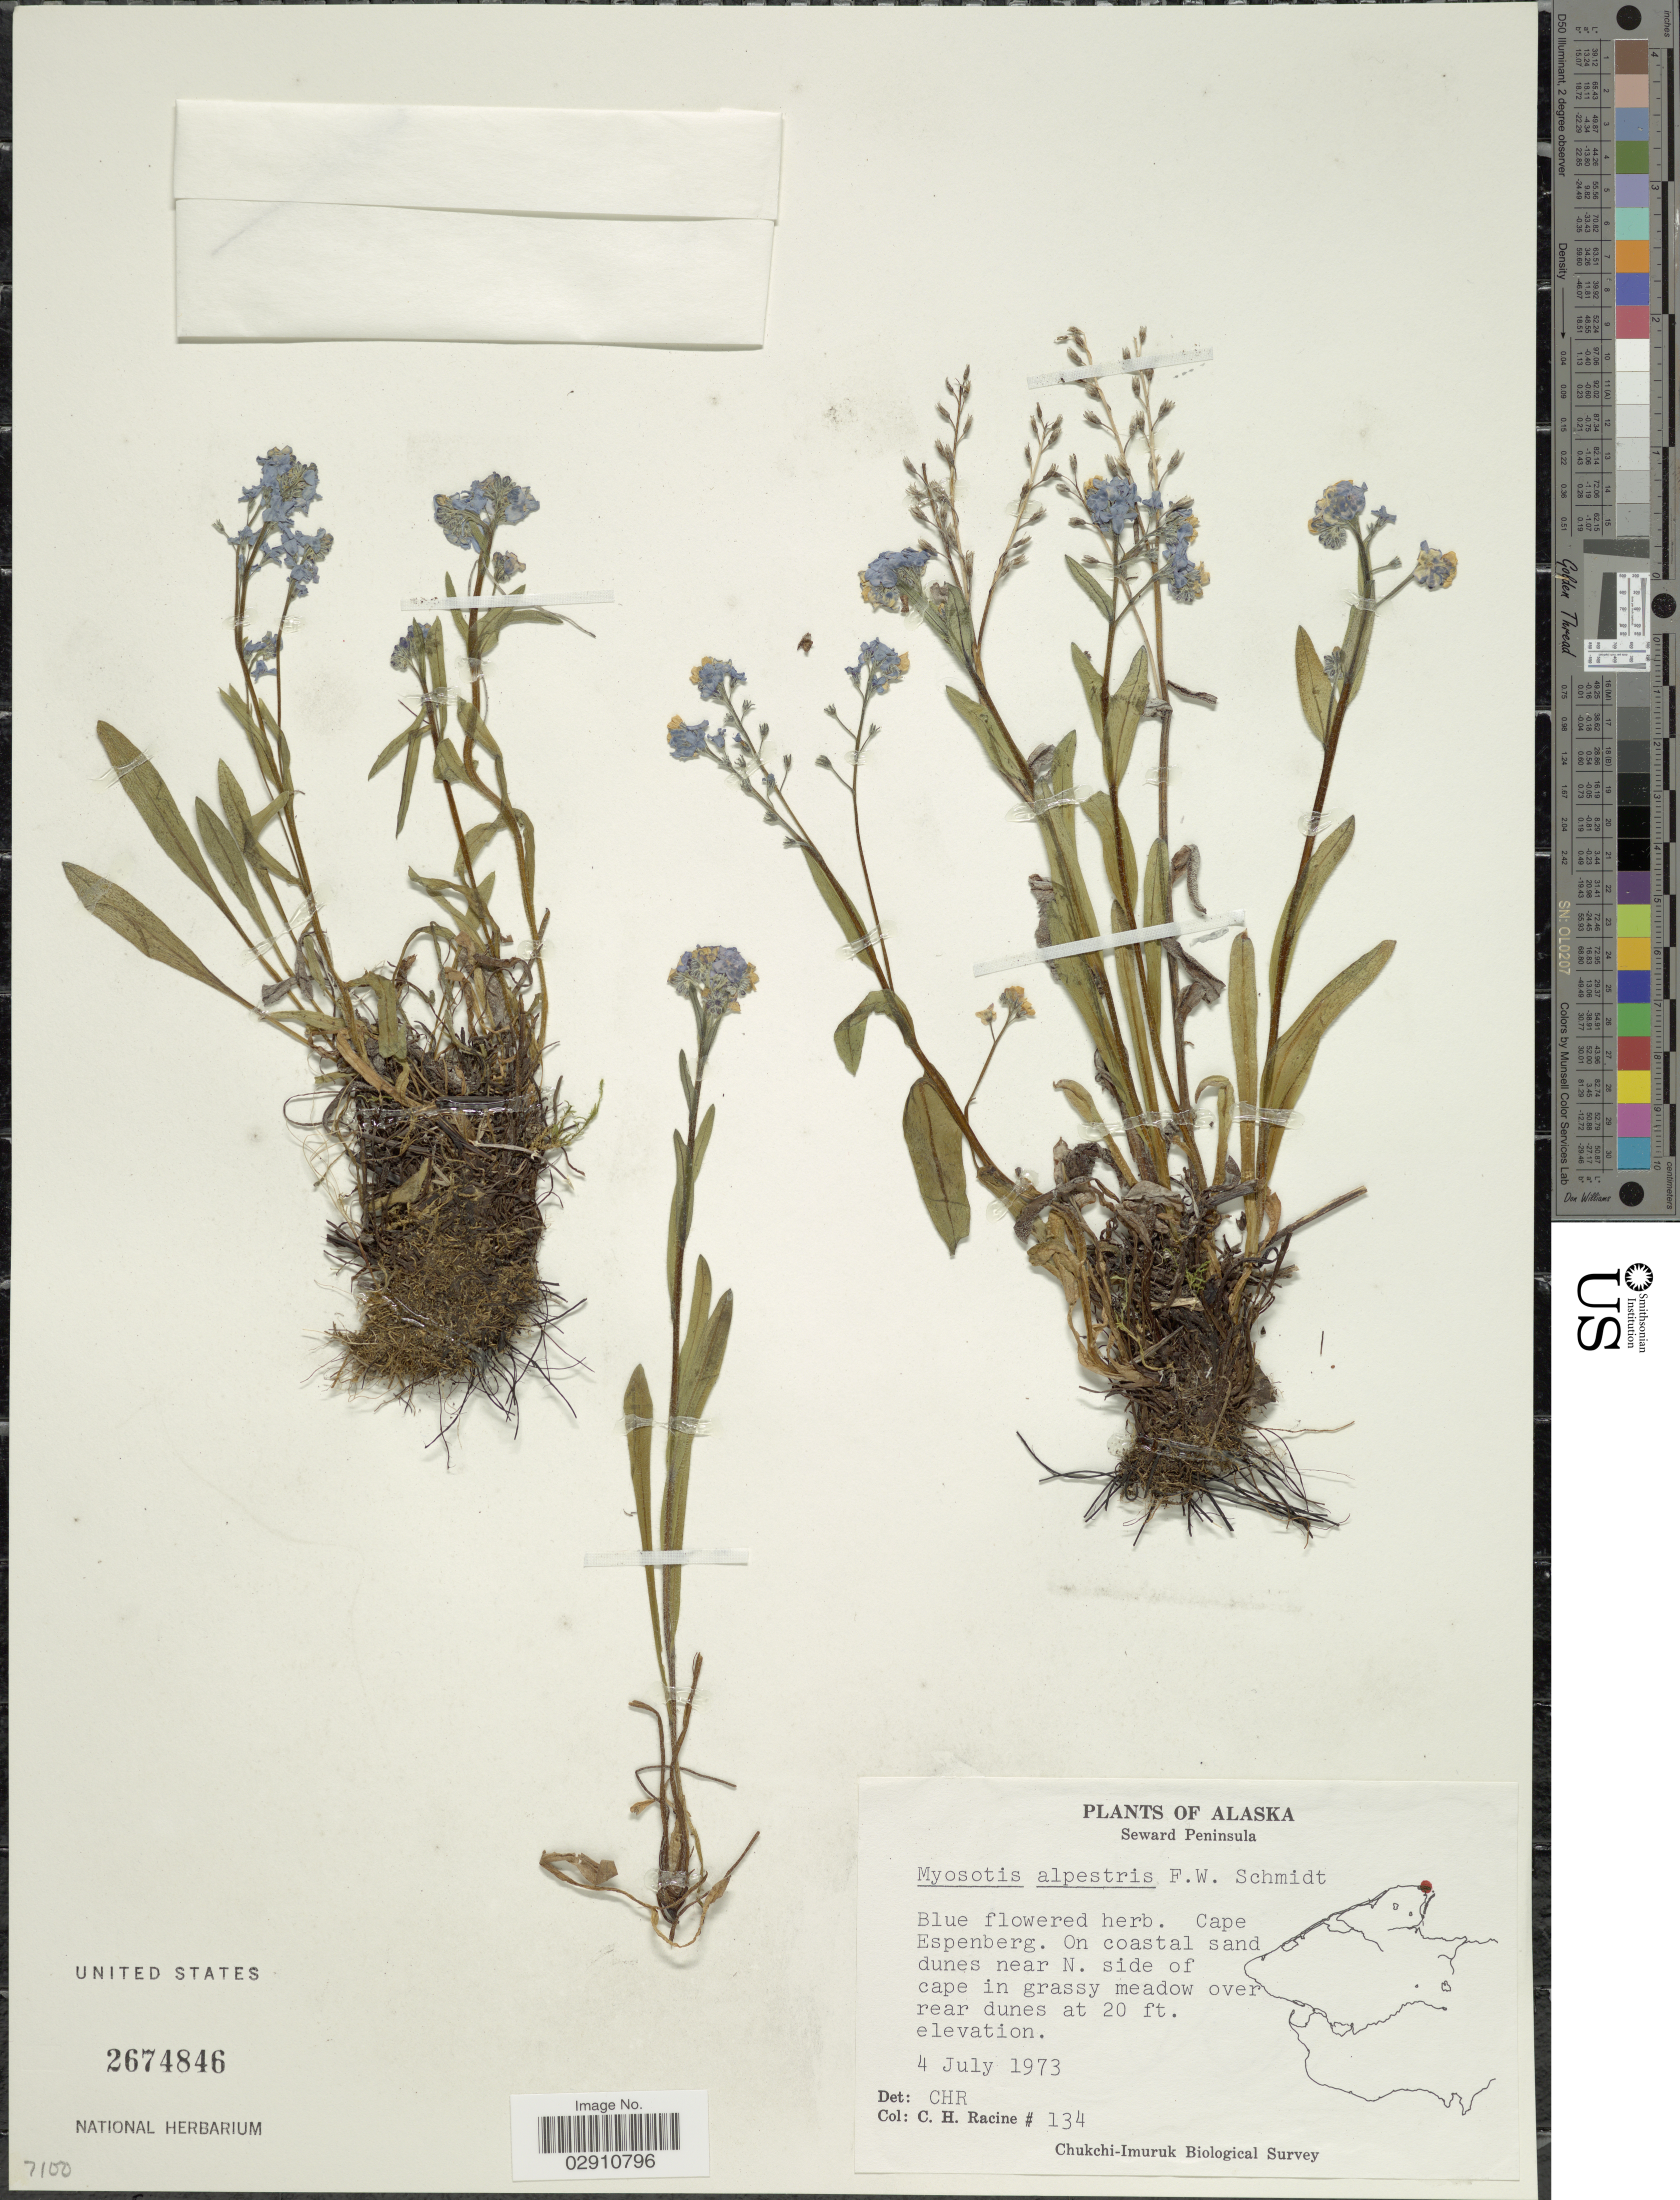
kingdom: Plantae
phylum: Tracheophyta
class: Magnoliopsida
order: Boraginales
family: Boraginaceae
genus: Myosotis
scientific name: Myosotis alpestris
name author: F.W. Schmidt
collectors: C. Racine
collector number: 134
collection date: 1973-07-04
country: United States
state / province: Alaska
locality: Seward Peninsula. Cape Espenberg. On coastal sand dunes near N. side of cape in grassy meadow over rear dunes.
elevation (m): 6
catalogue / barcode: US 2674846